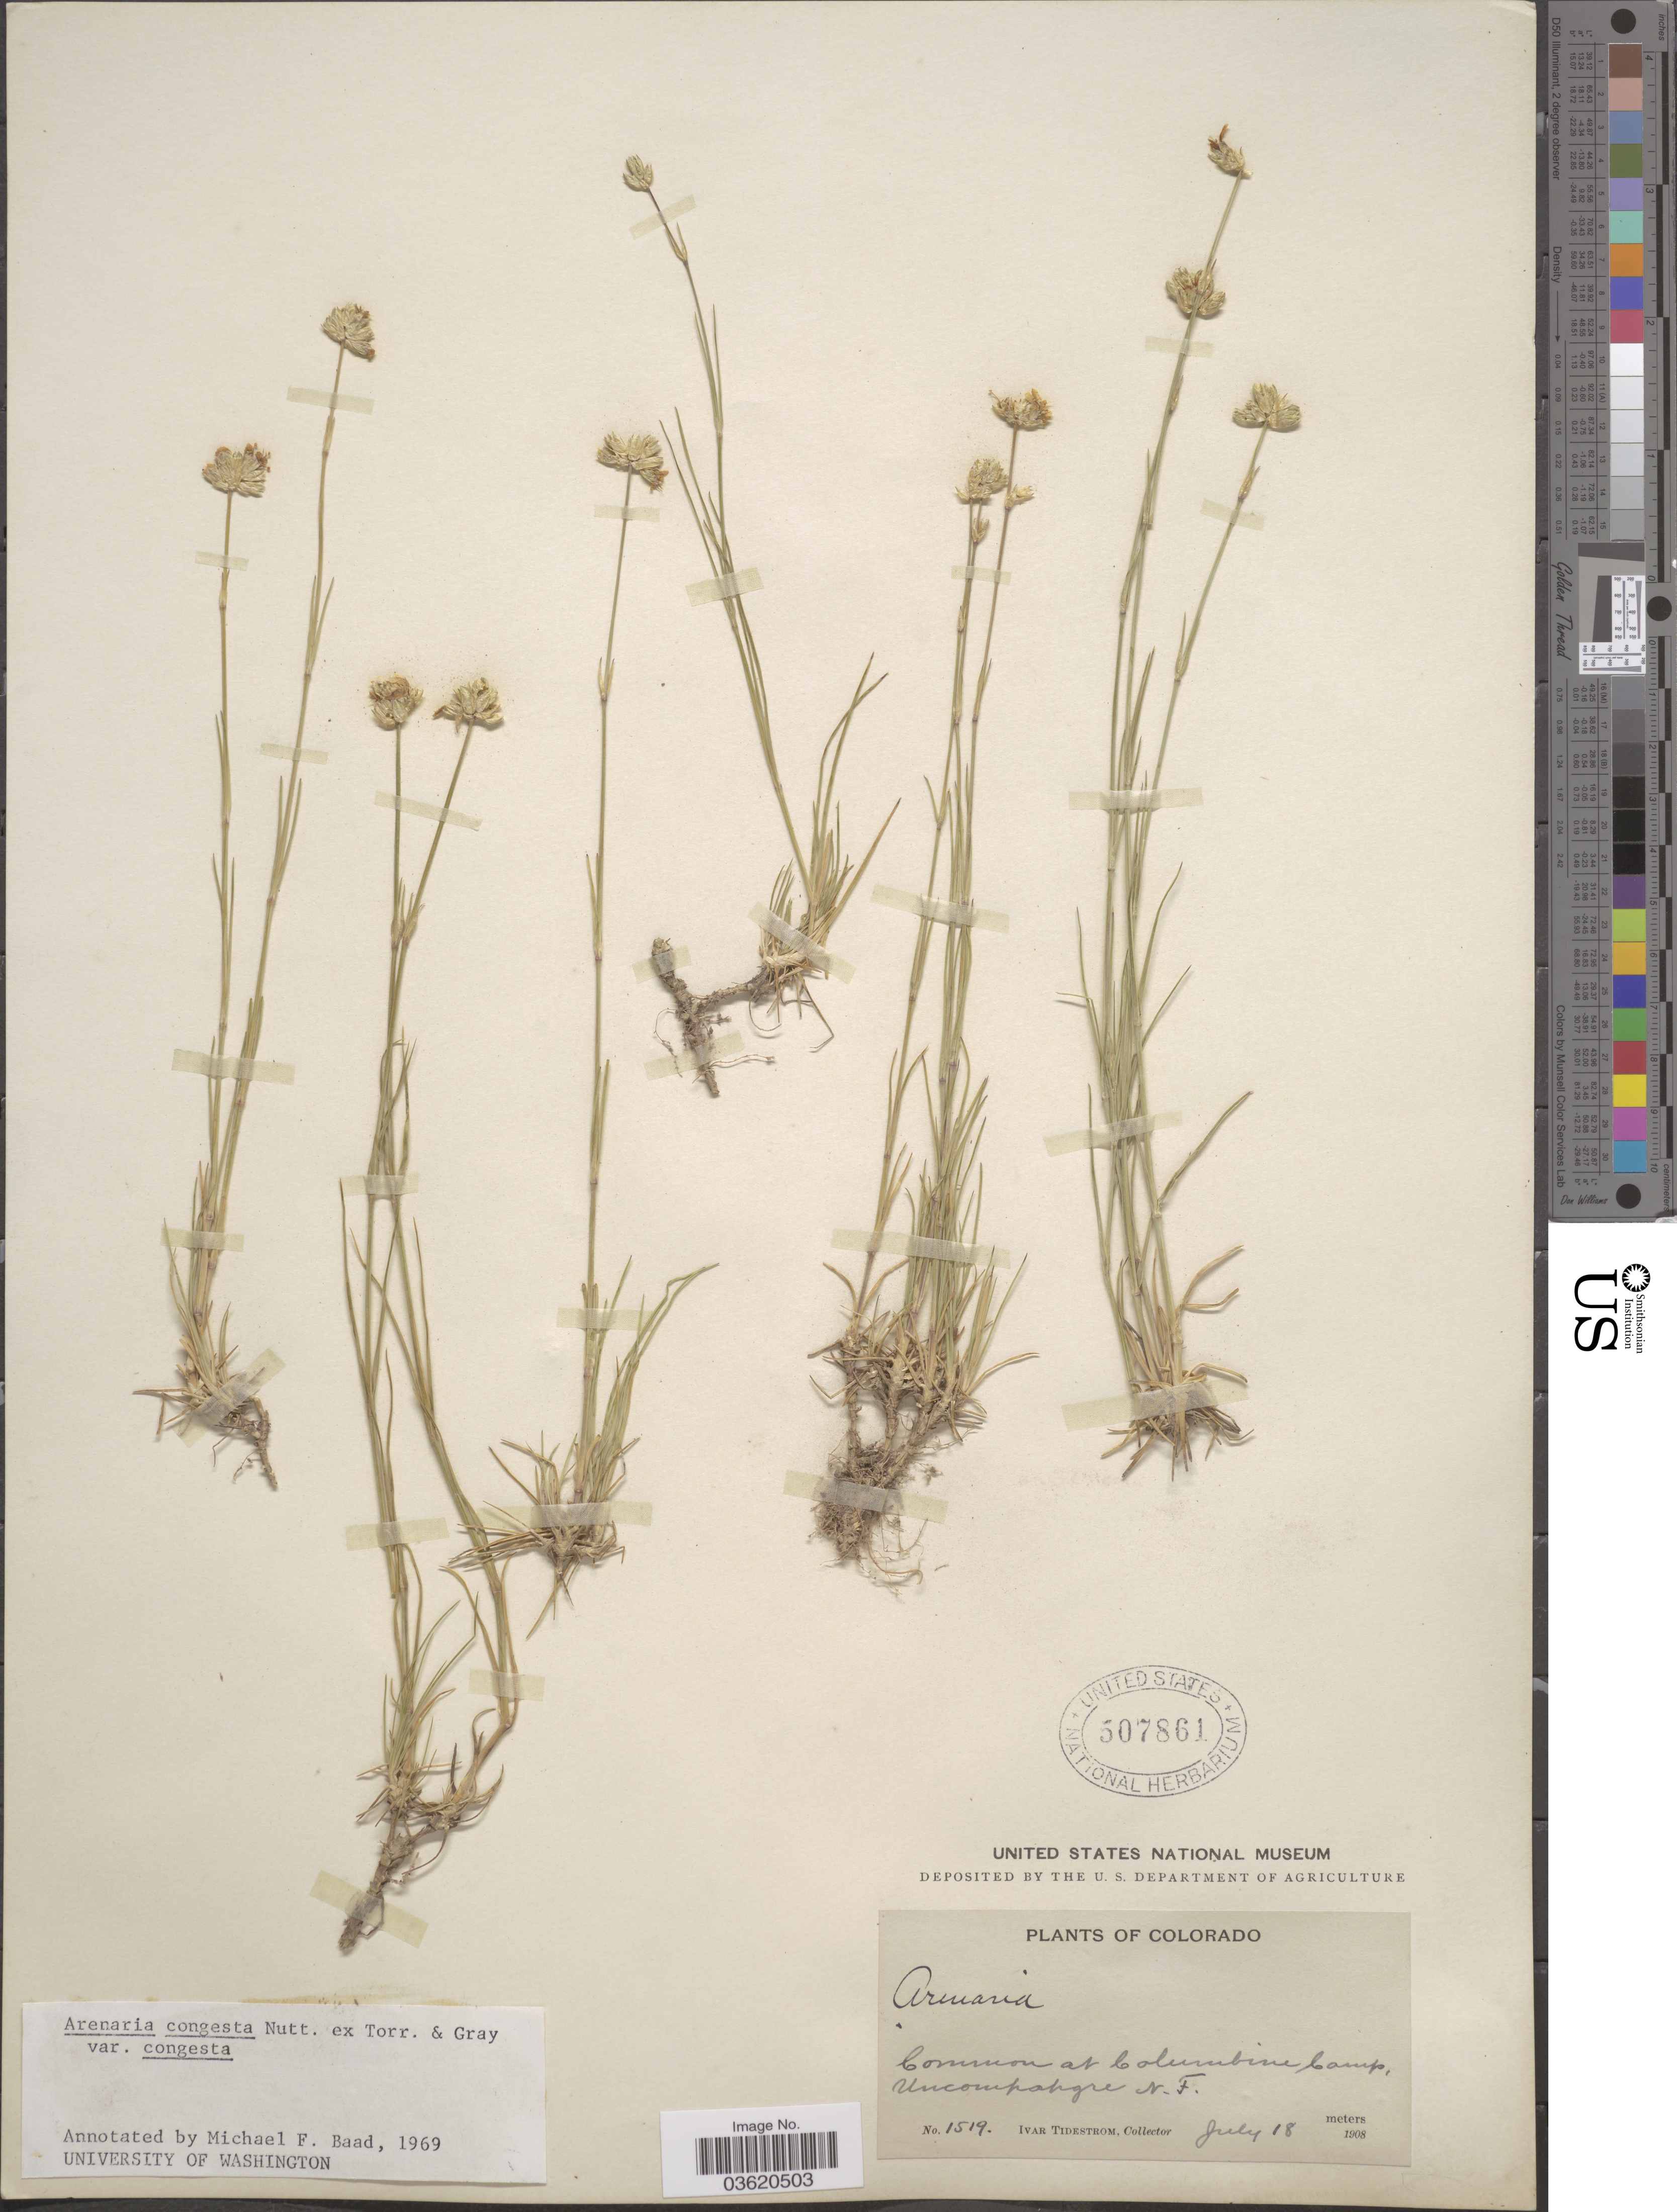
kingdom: Plantae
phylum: Tracheophyta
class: Magnoliopsida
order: Caryophyllales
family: Caryophyllaceae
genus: Eremogone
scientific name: Eremogone congesta var. congesta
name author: (Nutt.) Ikonn.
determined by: Strong, Mark T., (BOT), Smithsonian Institution - National Museum of Natural History (UNITED STATES)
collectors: I. F. Tidestrom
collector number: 1519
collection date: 1908-07-18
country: United States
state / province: Colorado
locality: Columbine Camp, Uncompahgre N.F.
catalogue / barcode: US 507861